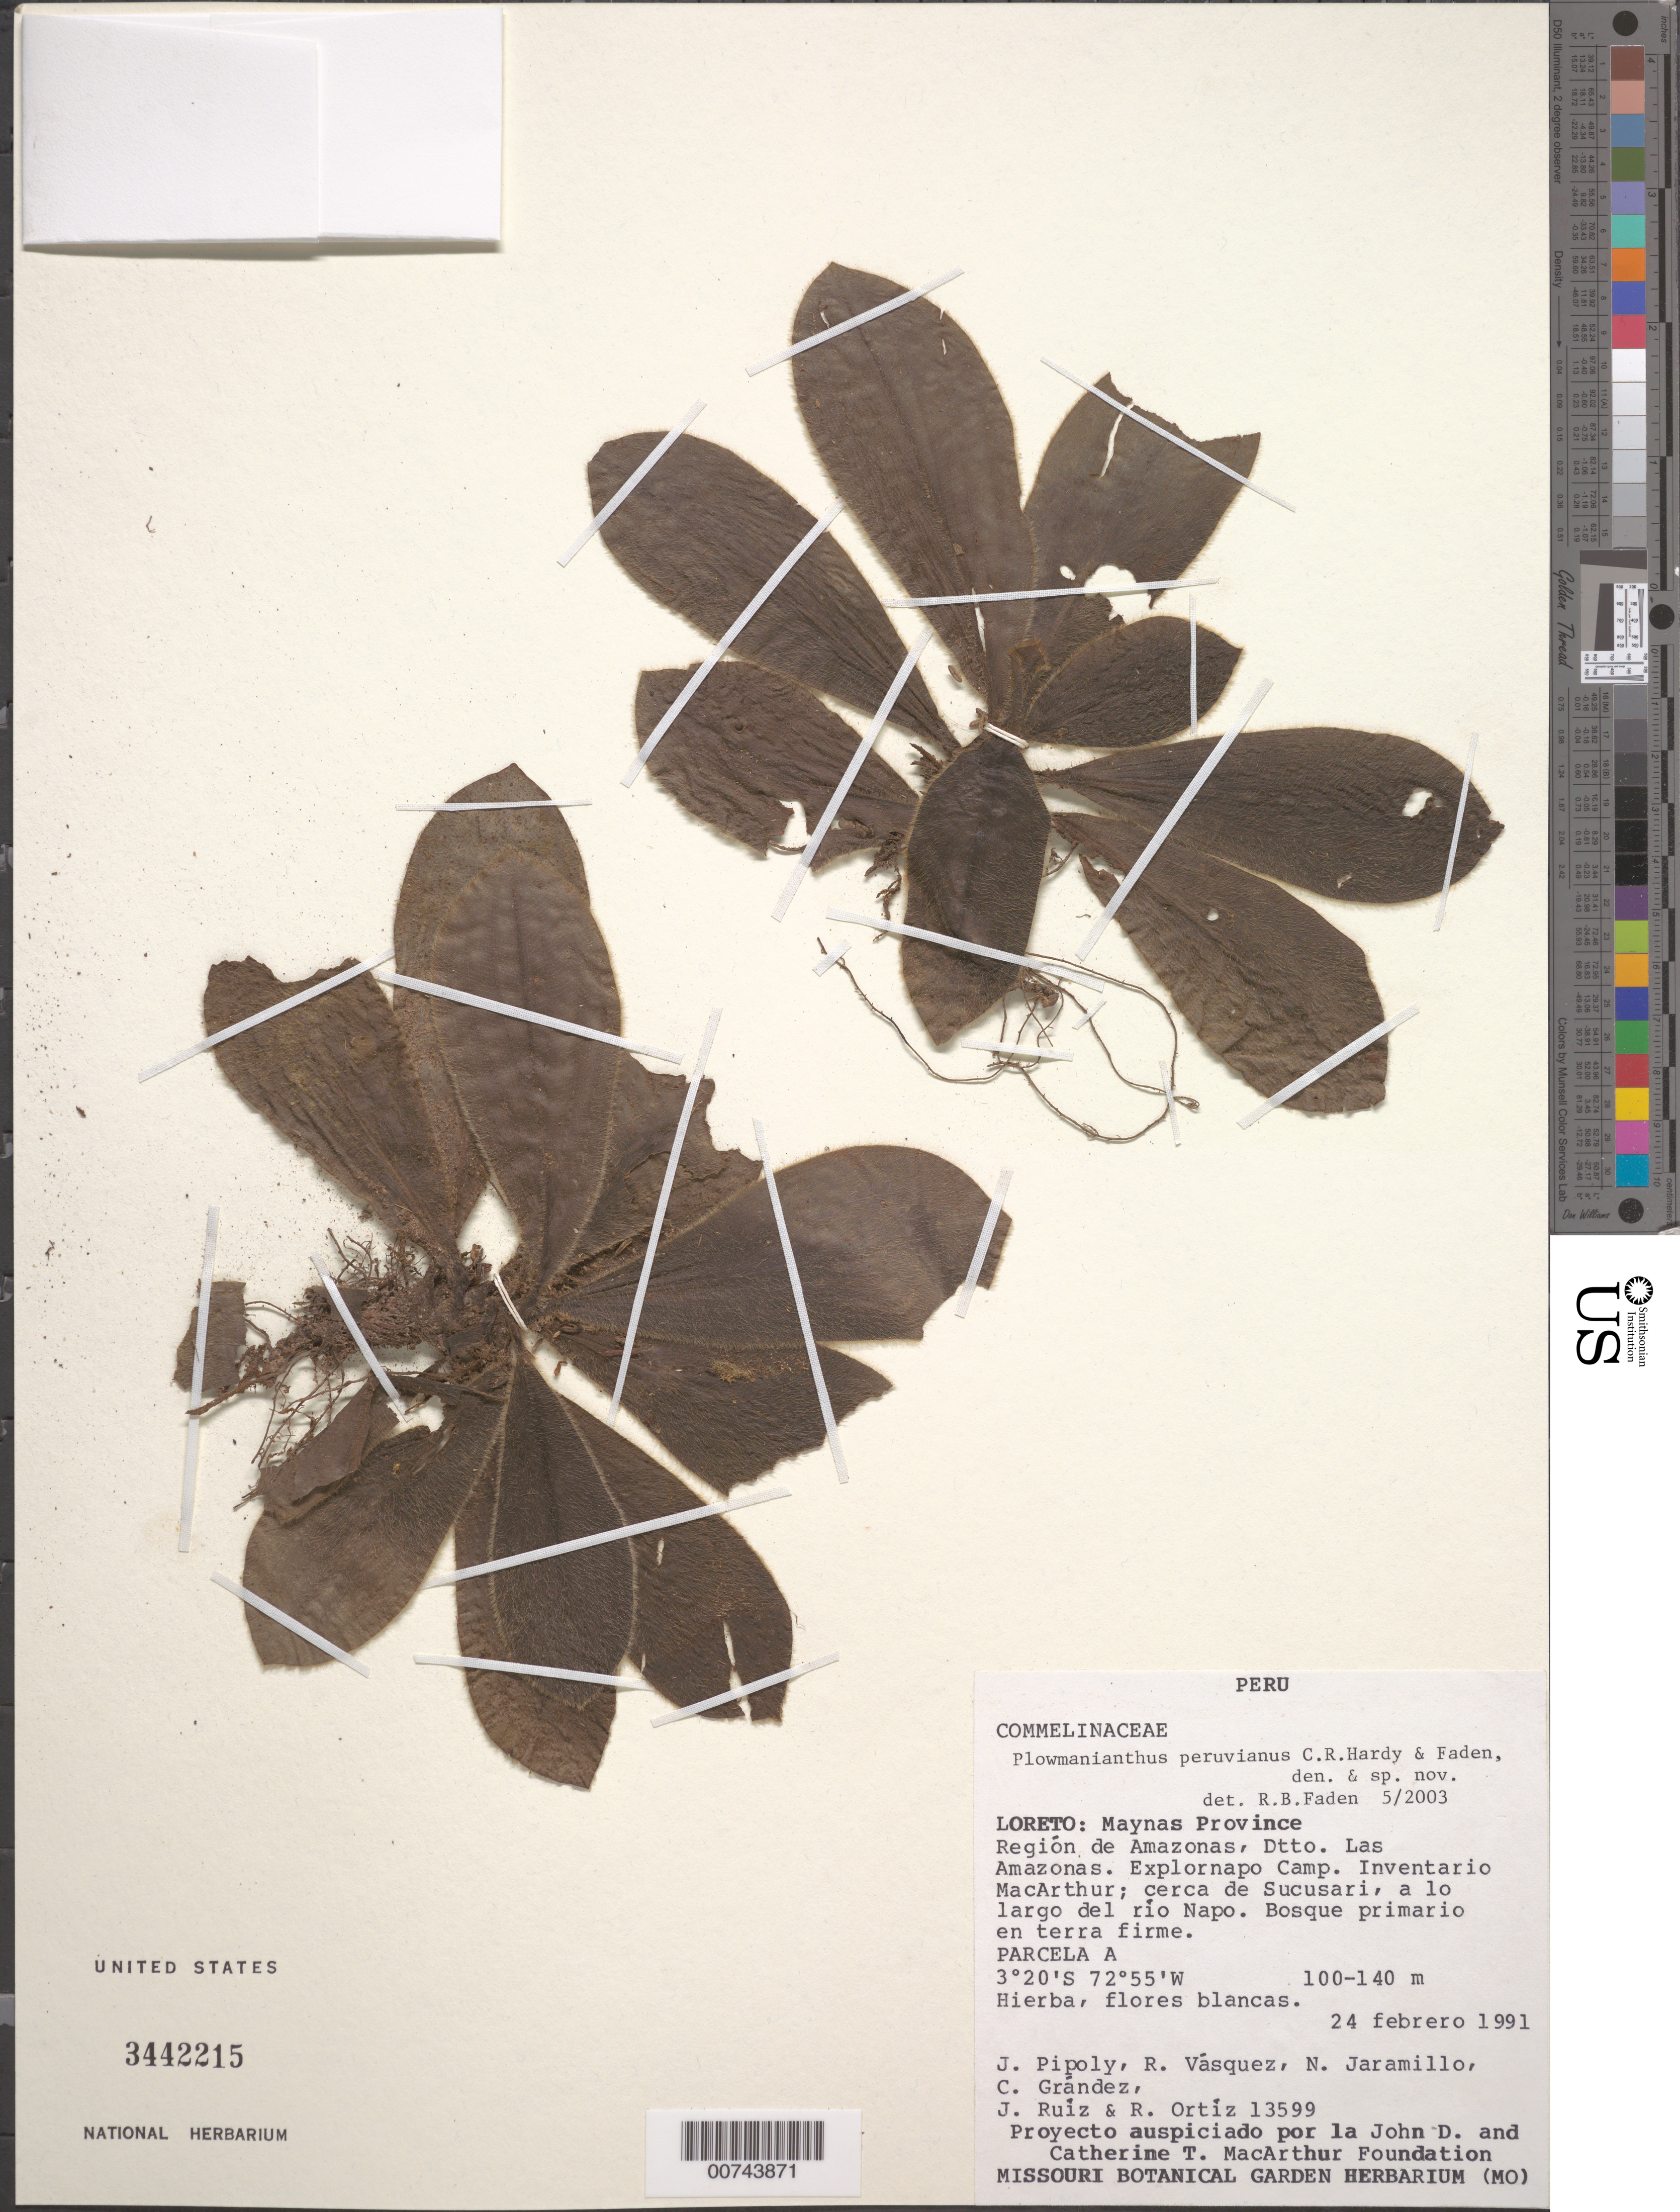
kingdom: Plantae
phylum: Tracheophyta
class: Liliopsida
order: Commelinales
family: Commelinaceae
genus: Plowmanianthus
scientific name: Plowmanianthus peruvianus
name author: C.R. Hardy & Faden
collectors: J. J. Pipoly, R. Vásquez, N. Jaramillo, C. Grández, J. Ruiz & R. del C. Ortiz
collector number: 13599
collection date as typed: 03 Feb 1991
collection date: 1991-02-03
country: Peru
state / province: Loreto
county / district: Maynas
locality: Amazonas, Las Amazonas, Explornapo Camp. Inventario MacArthur.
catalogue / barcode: US 3442215